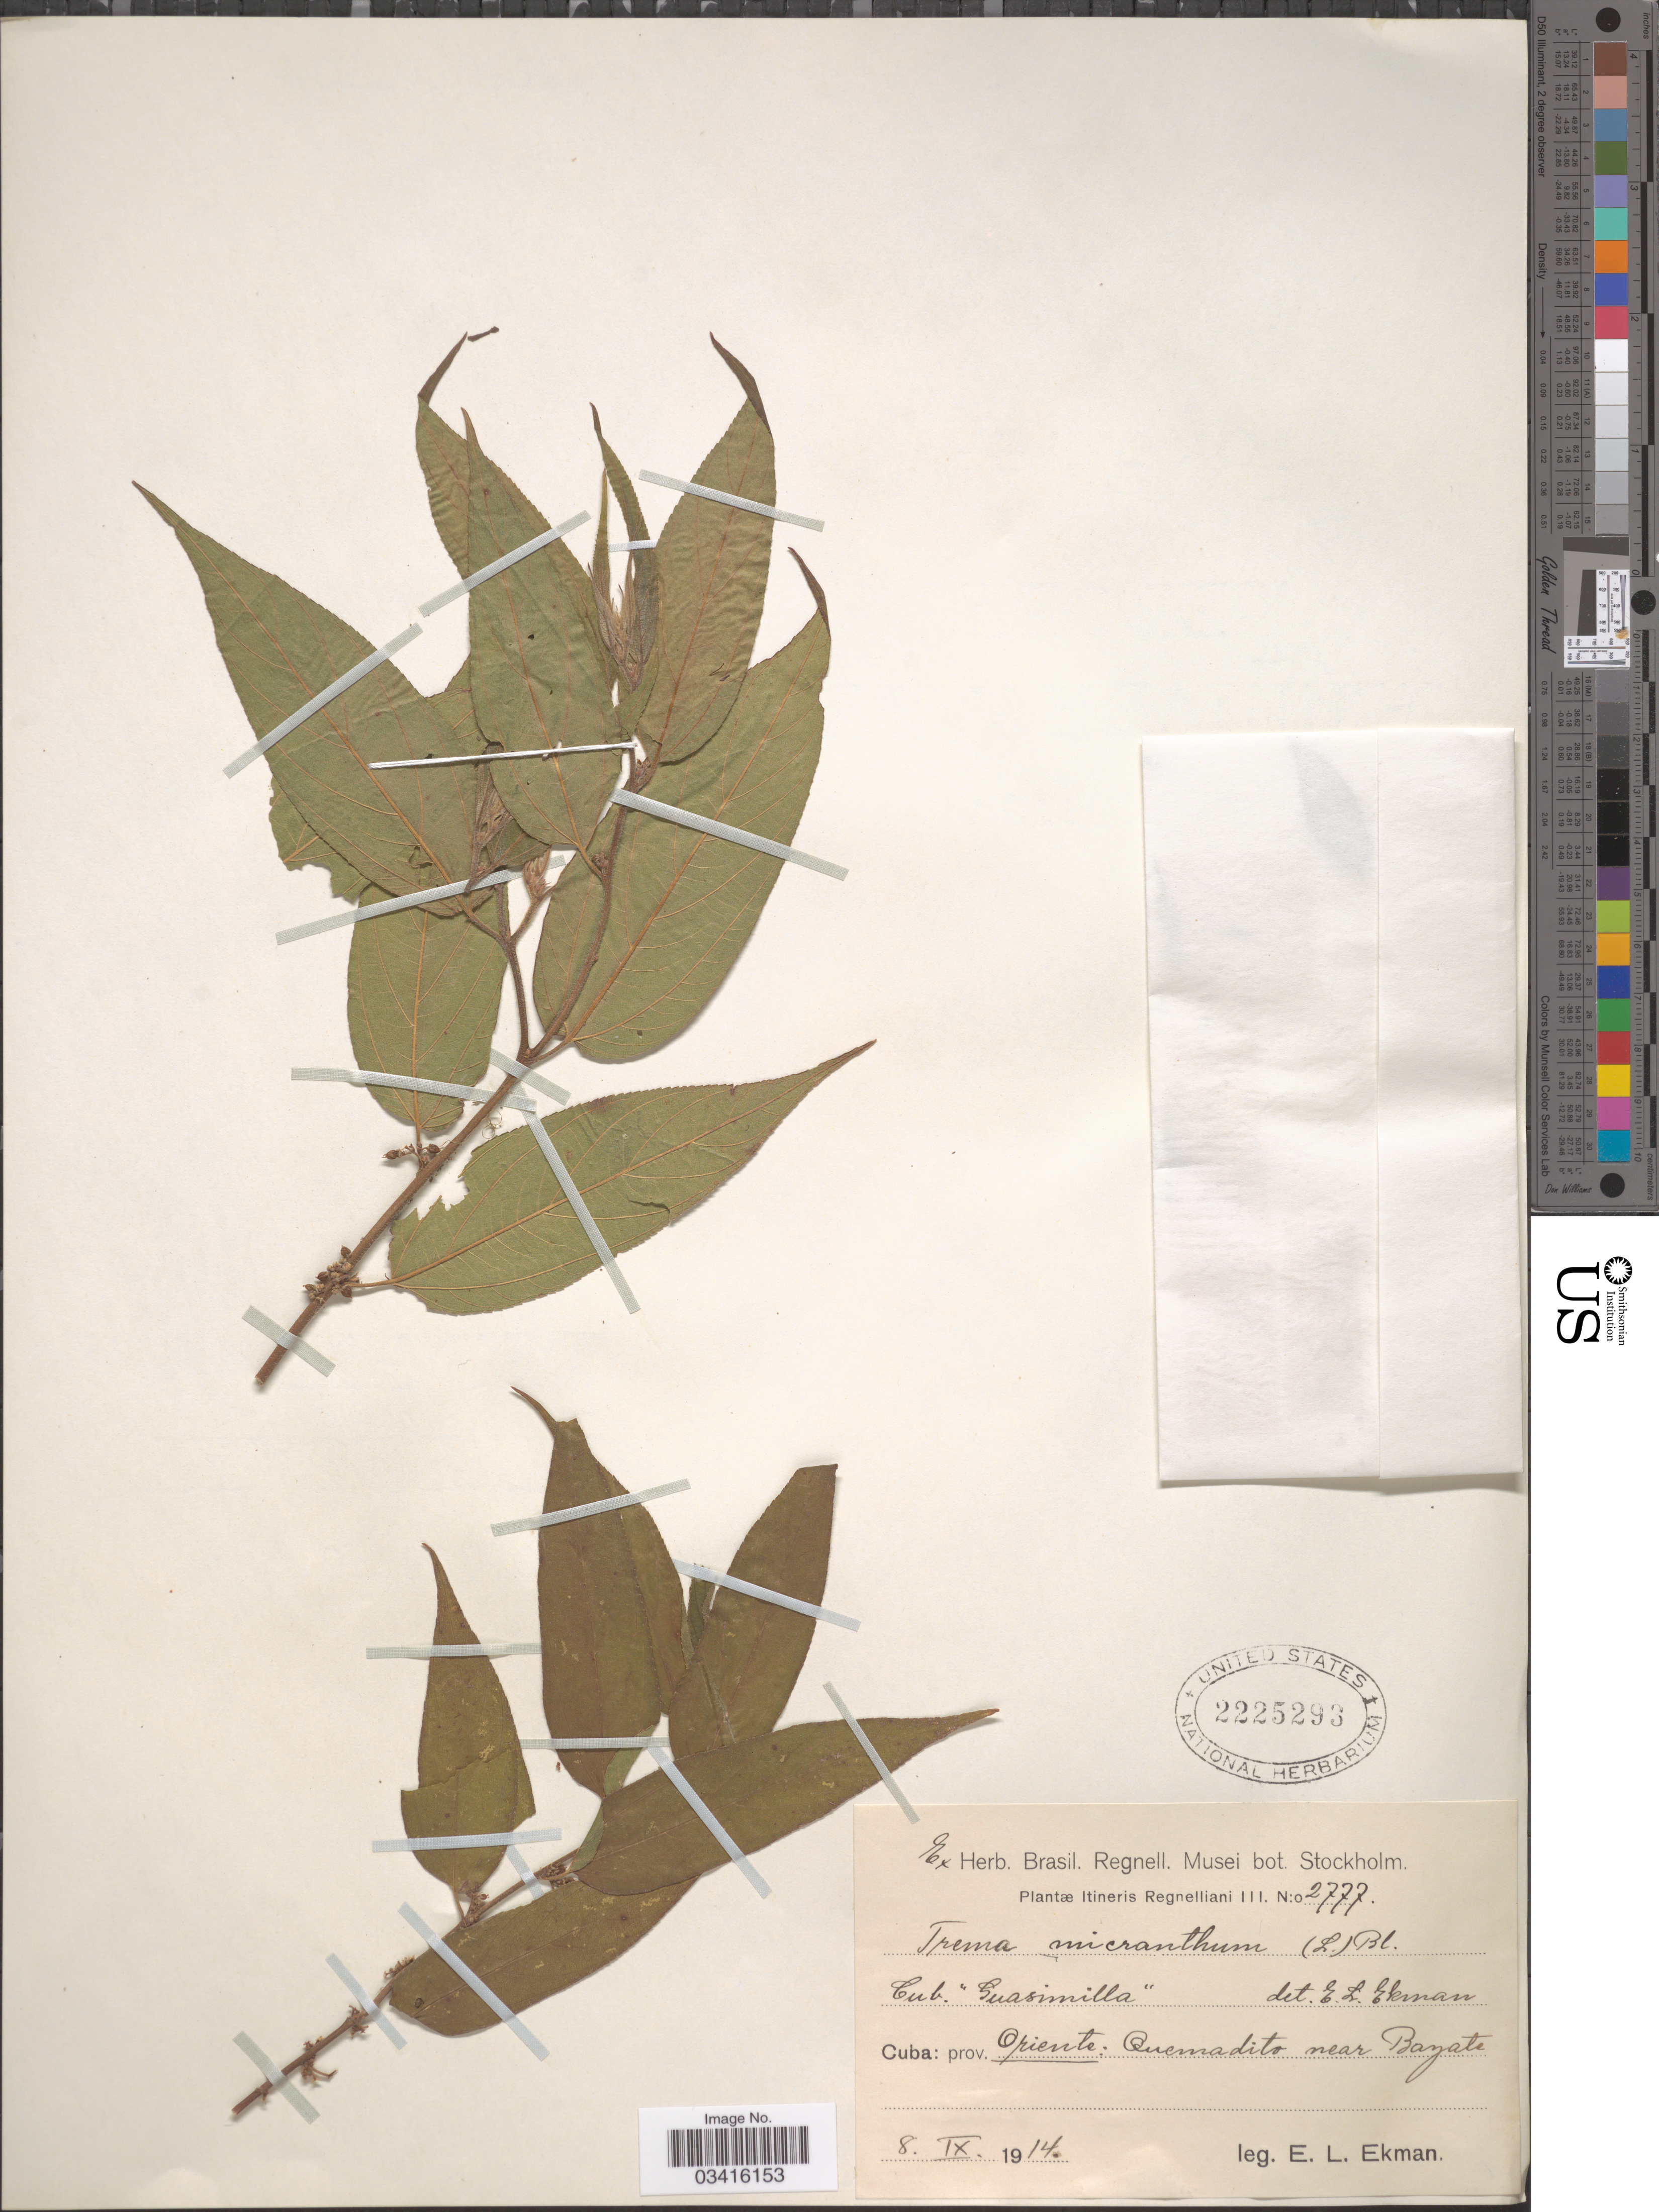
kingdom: Plantae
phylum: Tracheophyta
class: Magnoliopsida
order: Rosales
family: Cannabaceae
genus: Trema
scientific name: Trema micranthum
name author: (L.) Blume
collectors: E. L. Ekman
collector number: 2777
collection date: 1914-09-08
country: Cuba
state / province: Oriente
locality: Quemadito near Bayate.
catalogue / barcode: US 2225293